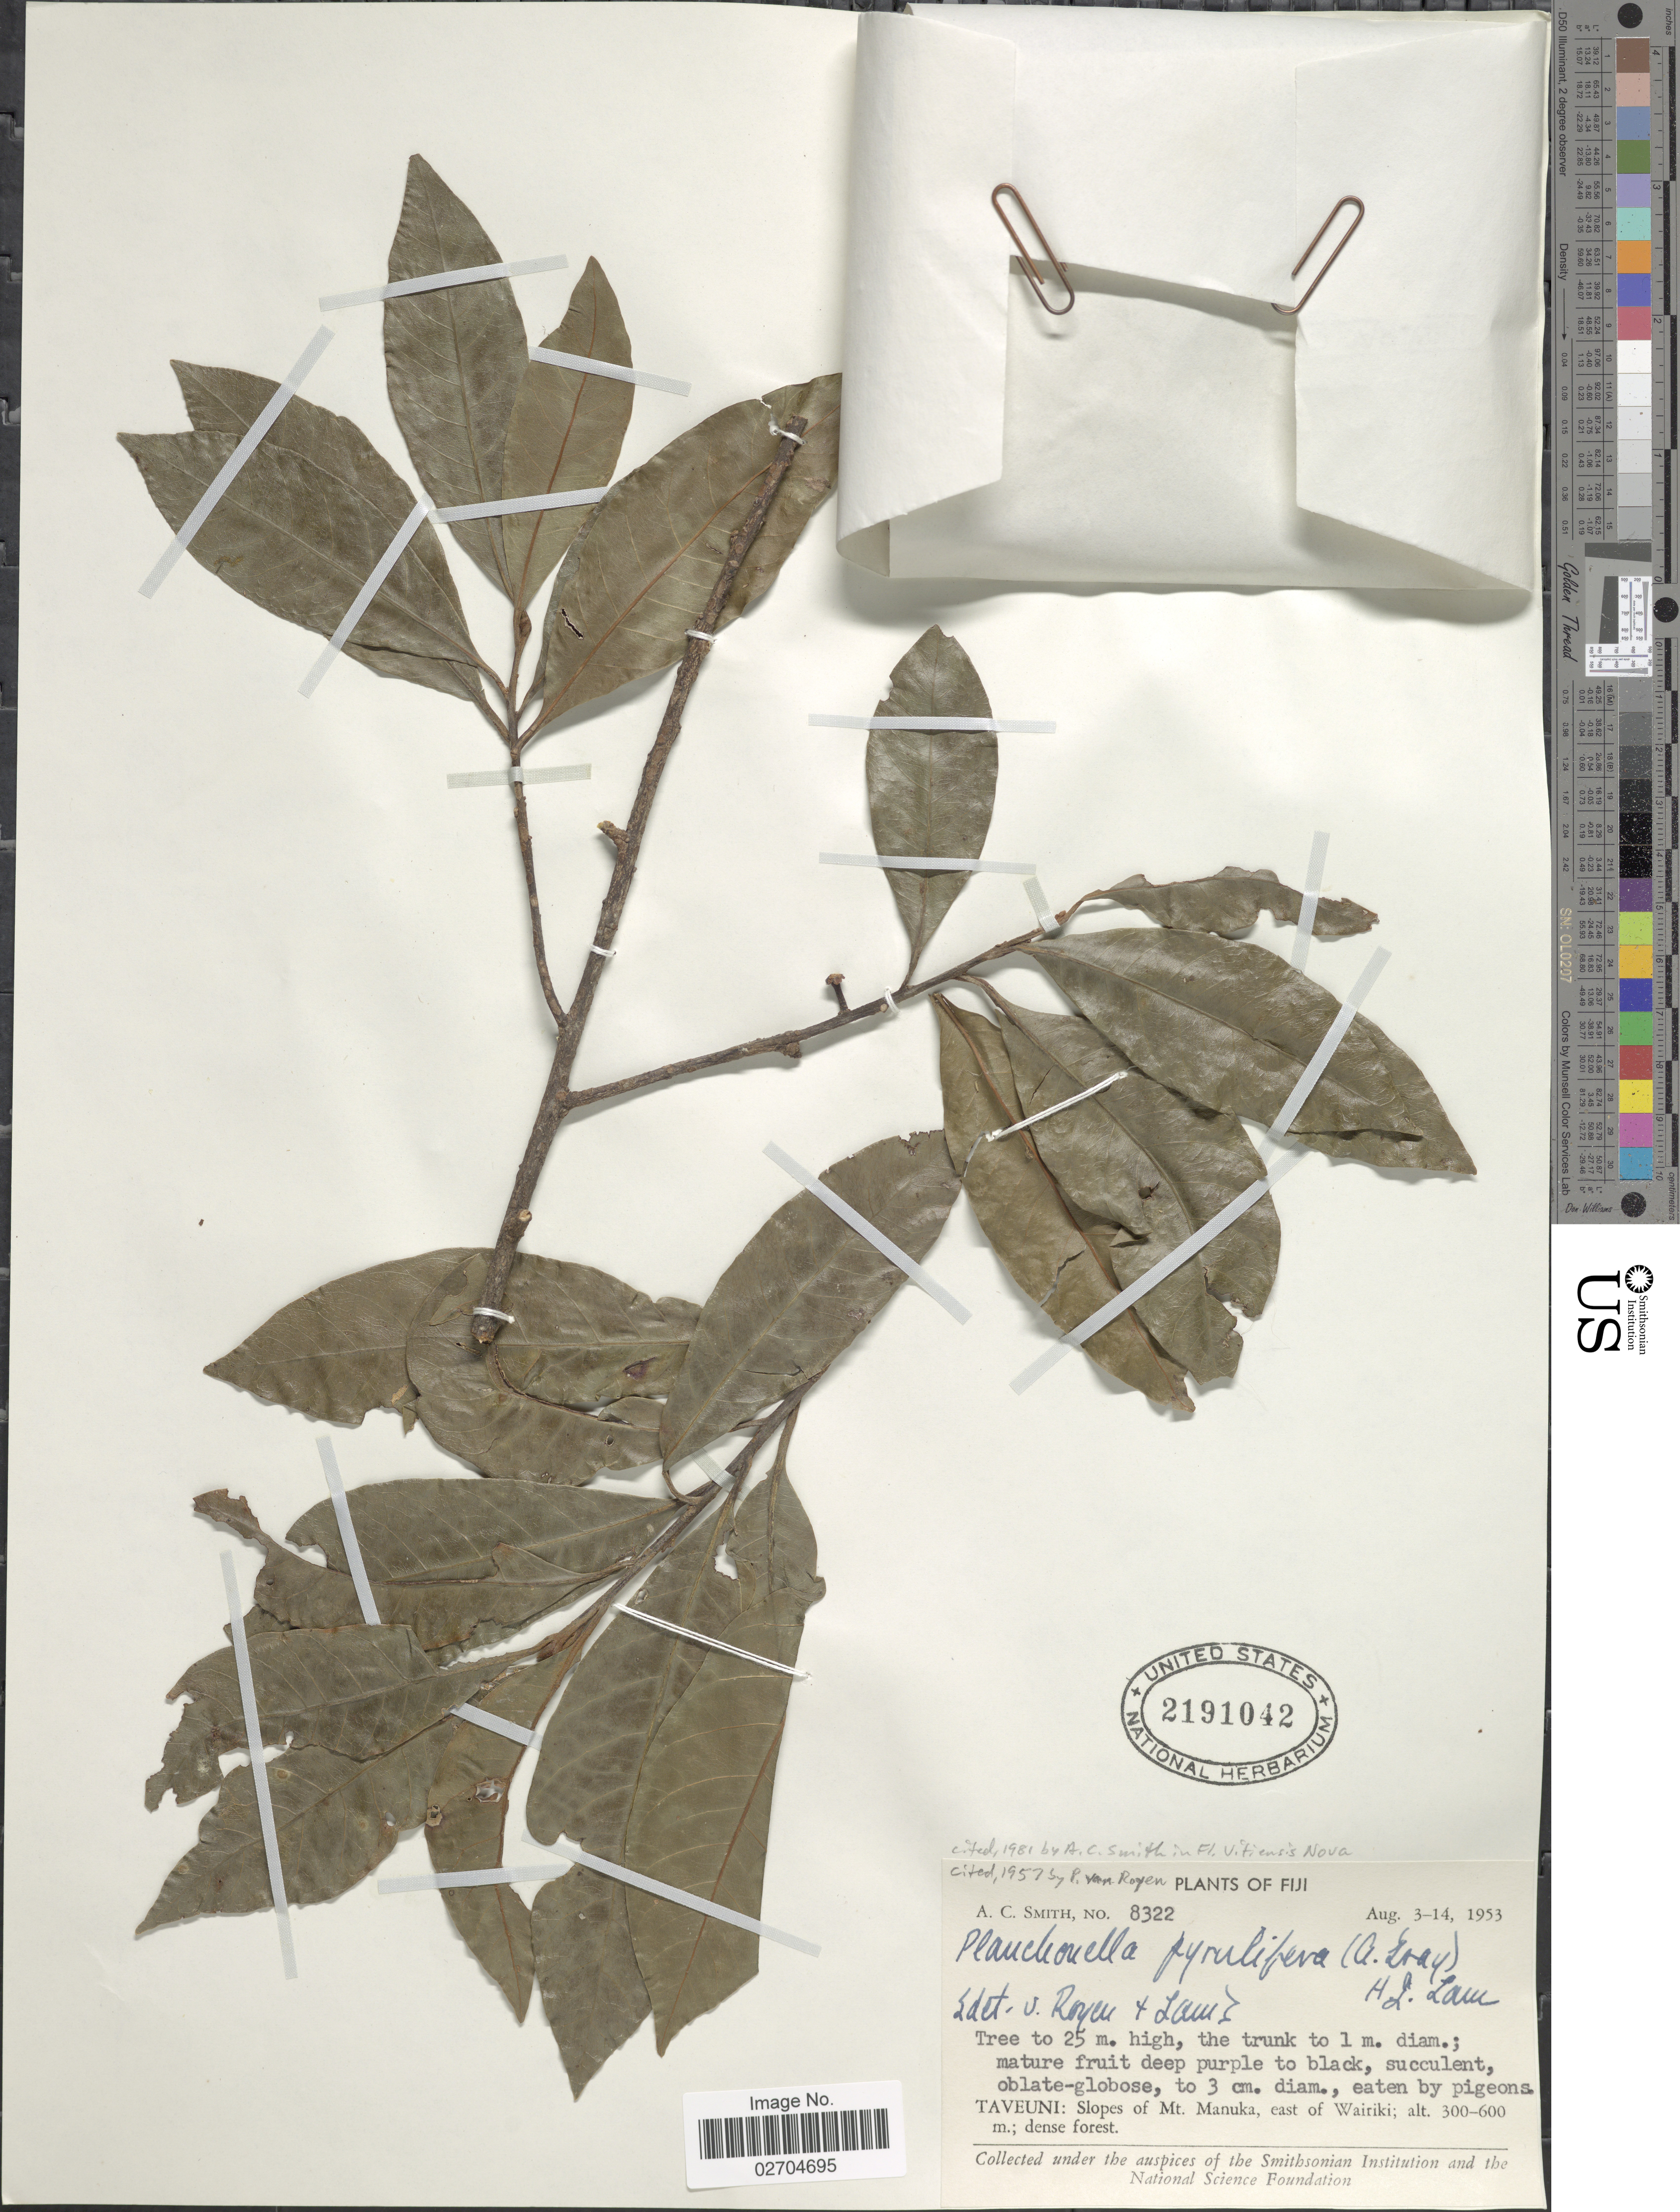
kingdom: Plantae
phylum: Tracheophyta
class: Magnoliopsida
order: Ericales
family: Sapotaceae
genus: Planchonella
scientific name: Planchonella pyrulifera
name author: (A. Gray) H.J. Lam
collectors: A. C. Smith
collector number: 8322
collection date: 1953-08-03/1953-08-14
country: Fiji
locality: Taveuni. Slopes of Mt. Manuka, east of Wairiki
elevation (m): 300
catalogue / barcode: US 2191042